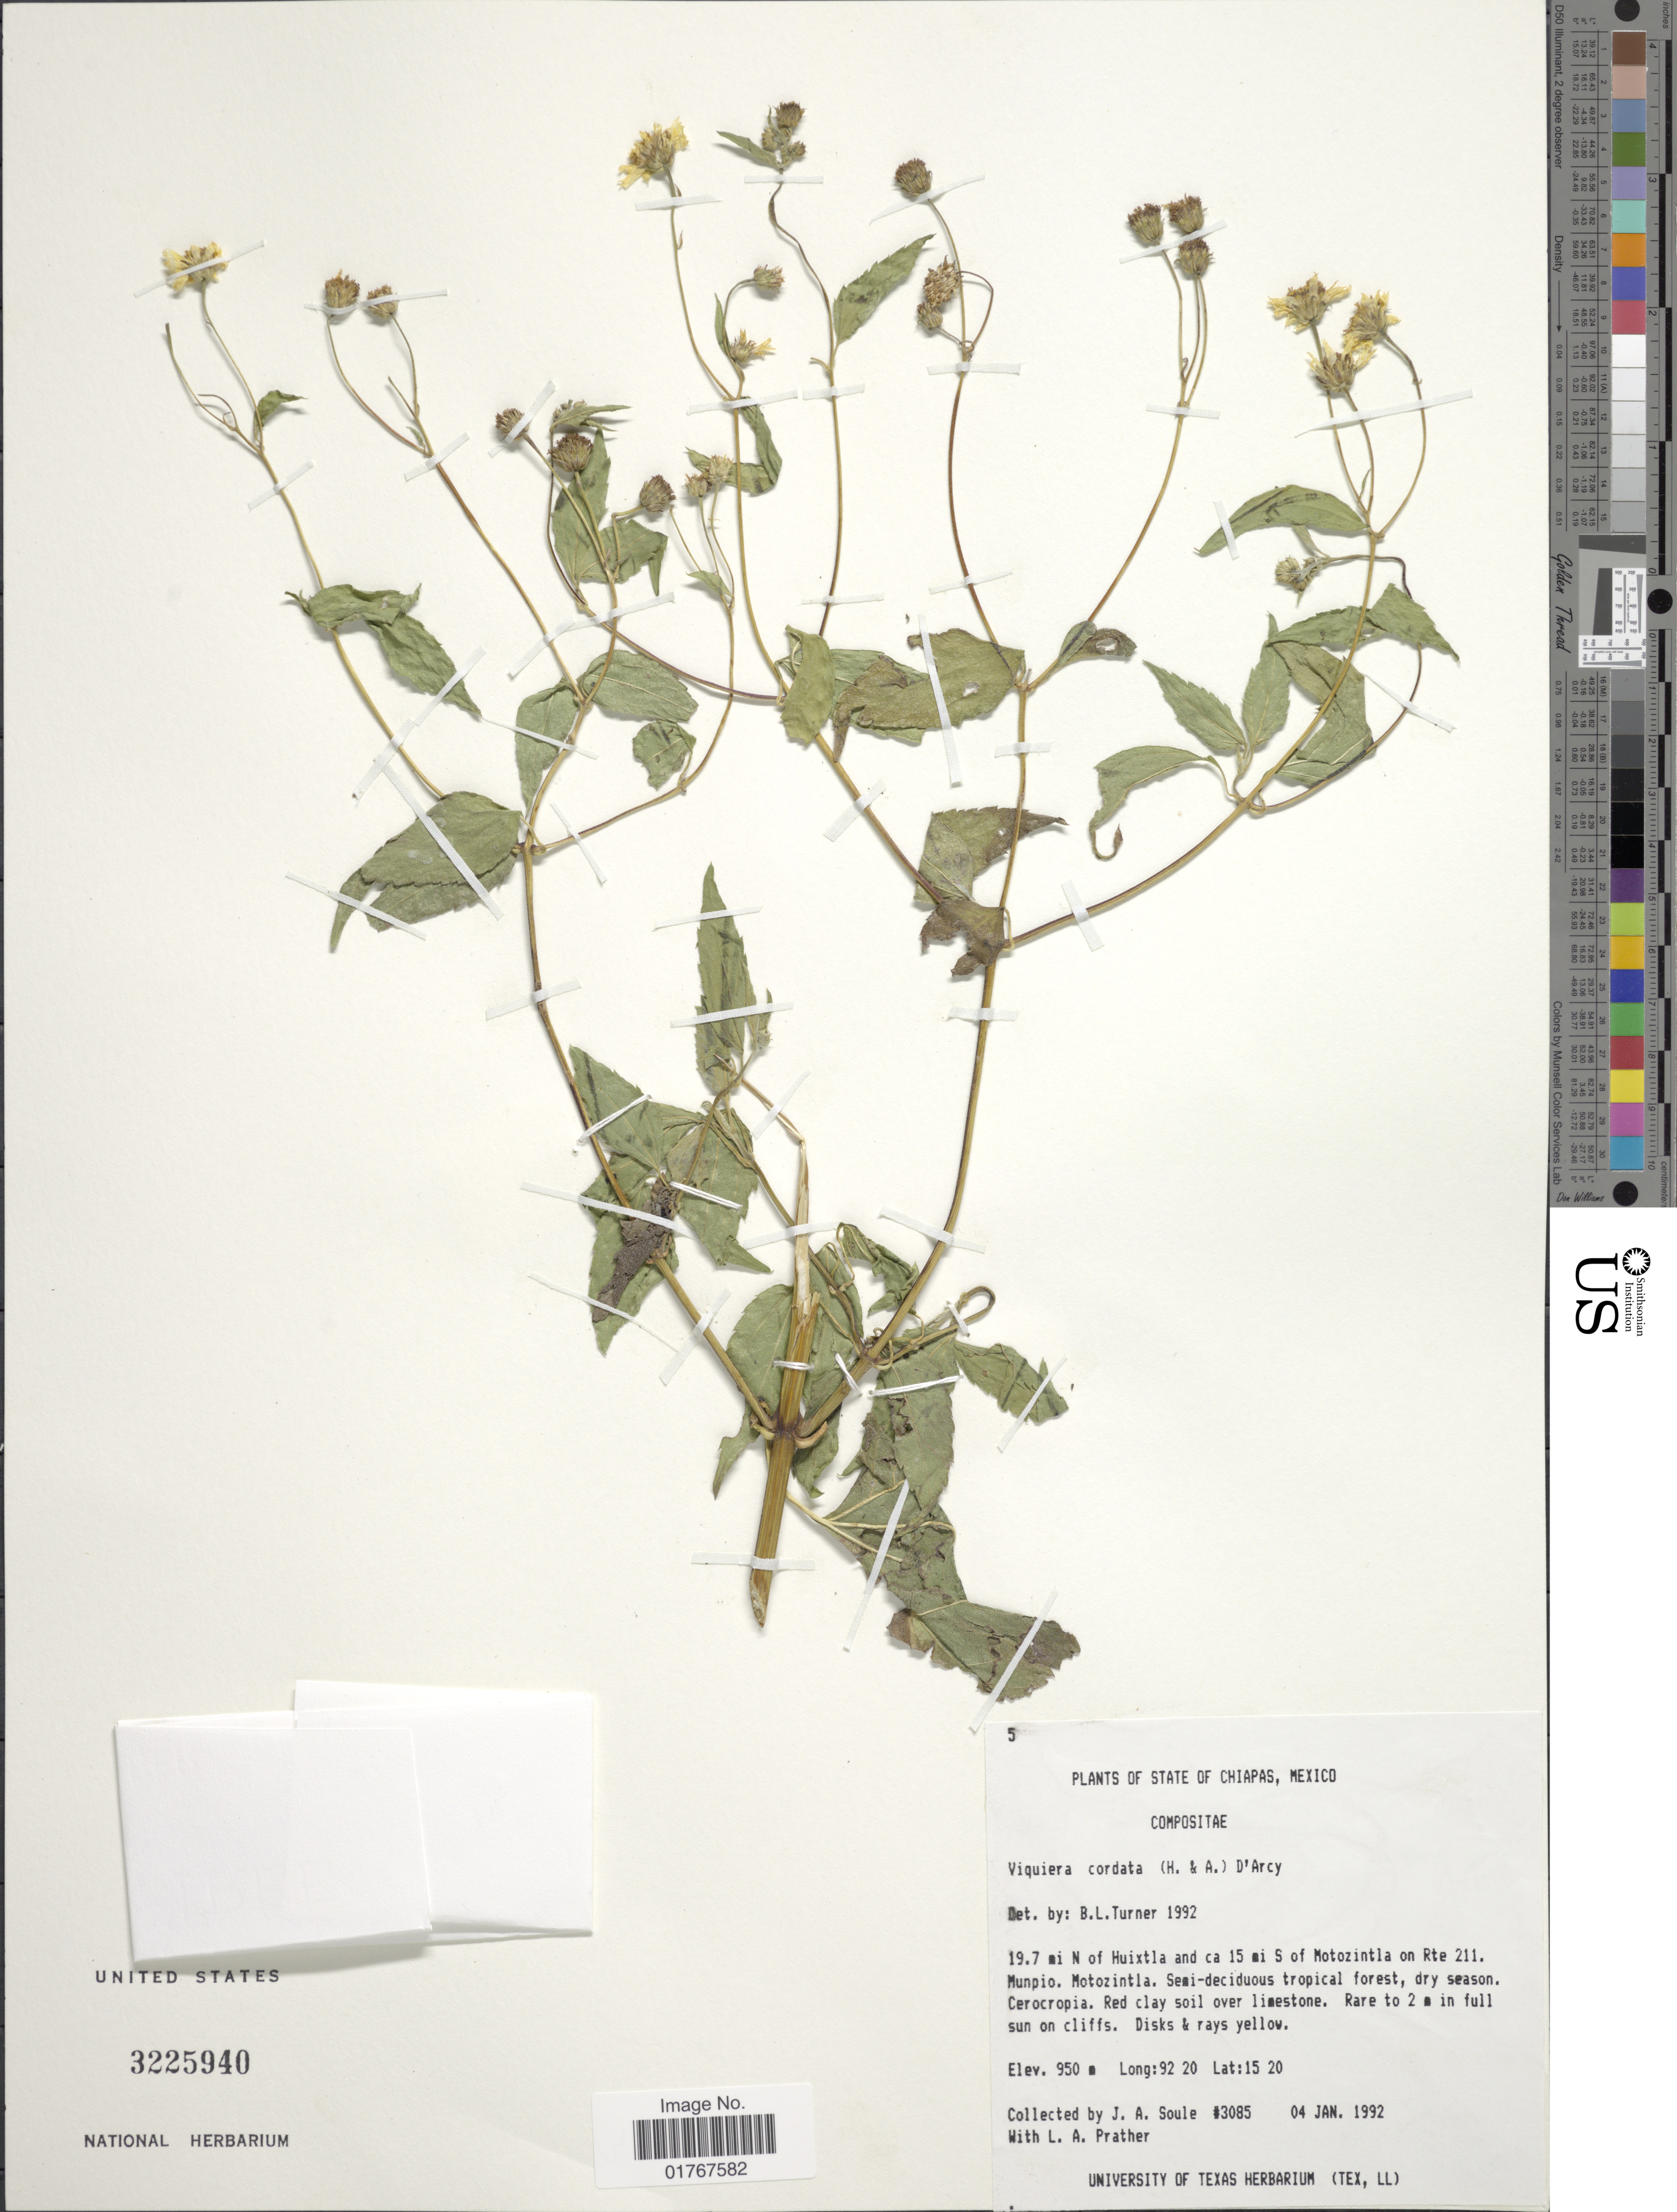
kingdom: Plantae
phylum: Tracheophyta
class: Magnoliopsida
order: Asterales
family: Asteraceae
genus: Viguiera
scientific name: Viguiera cordata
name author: (Hook. & Arn.) D'Arcy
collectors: J. Soule & L. A. Prather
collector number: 3085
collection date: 1992-01-04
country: Mexico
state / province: Chiapas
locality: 19.7 mi N of Huixtla and ca 15 mi S of Motozintla on Rte 211. Municipio. Motozintla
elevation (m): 950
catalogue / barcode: US 3225940